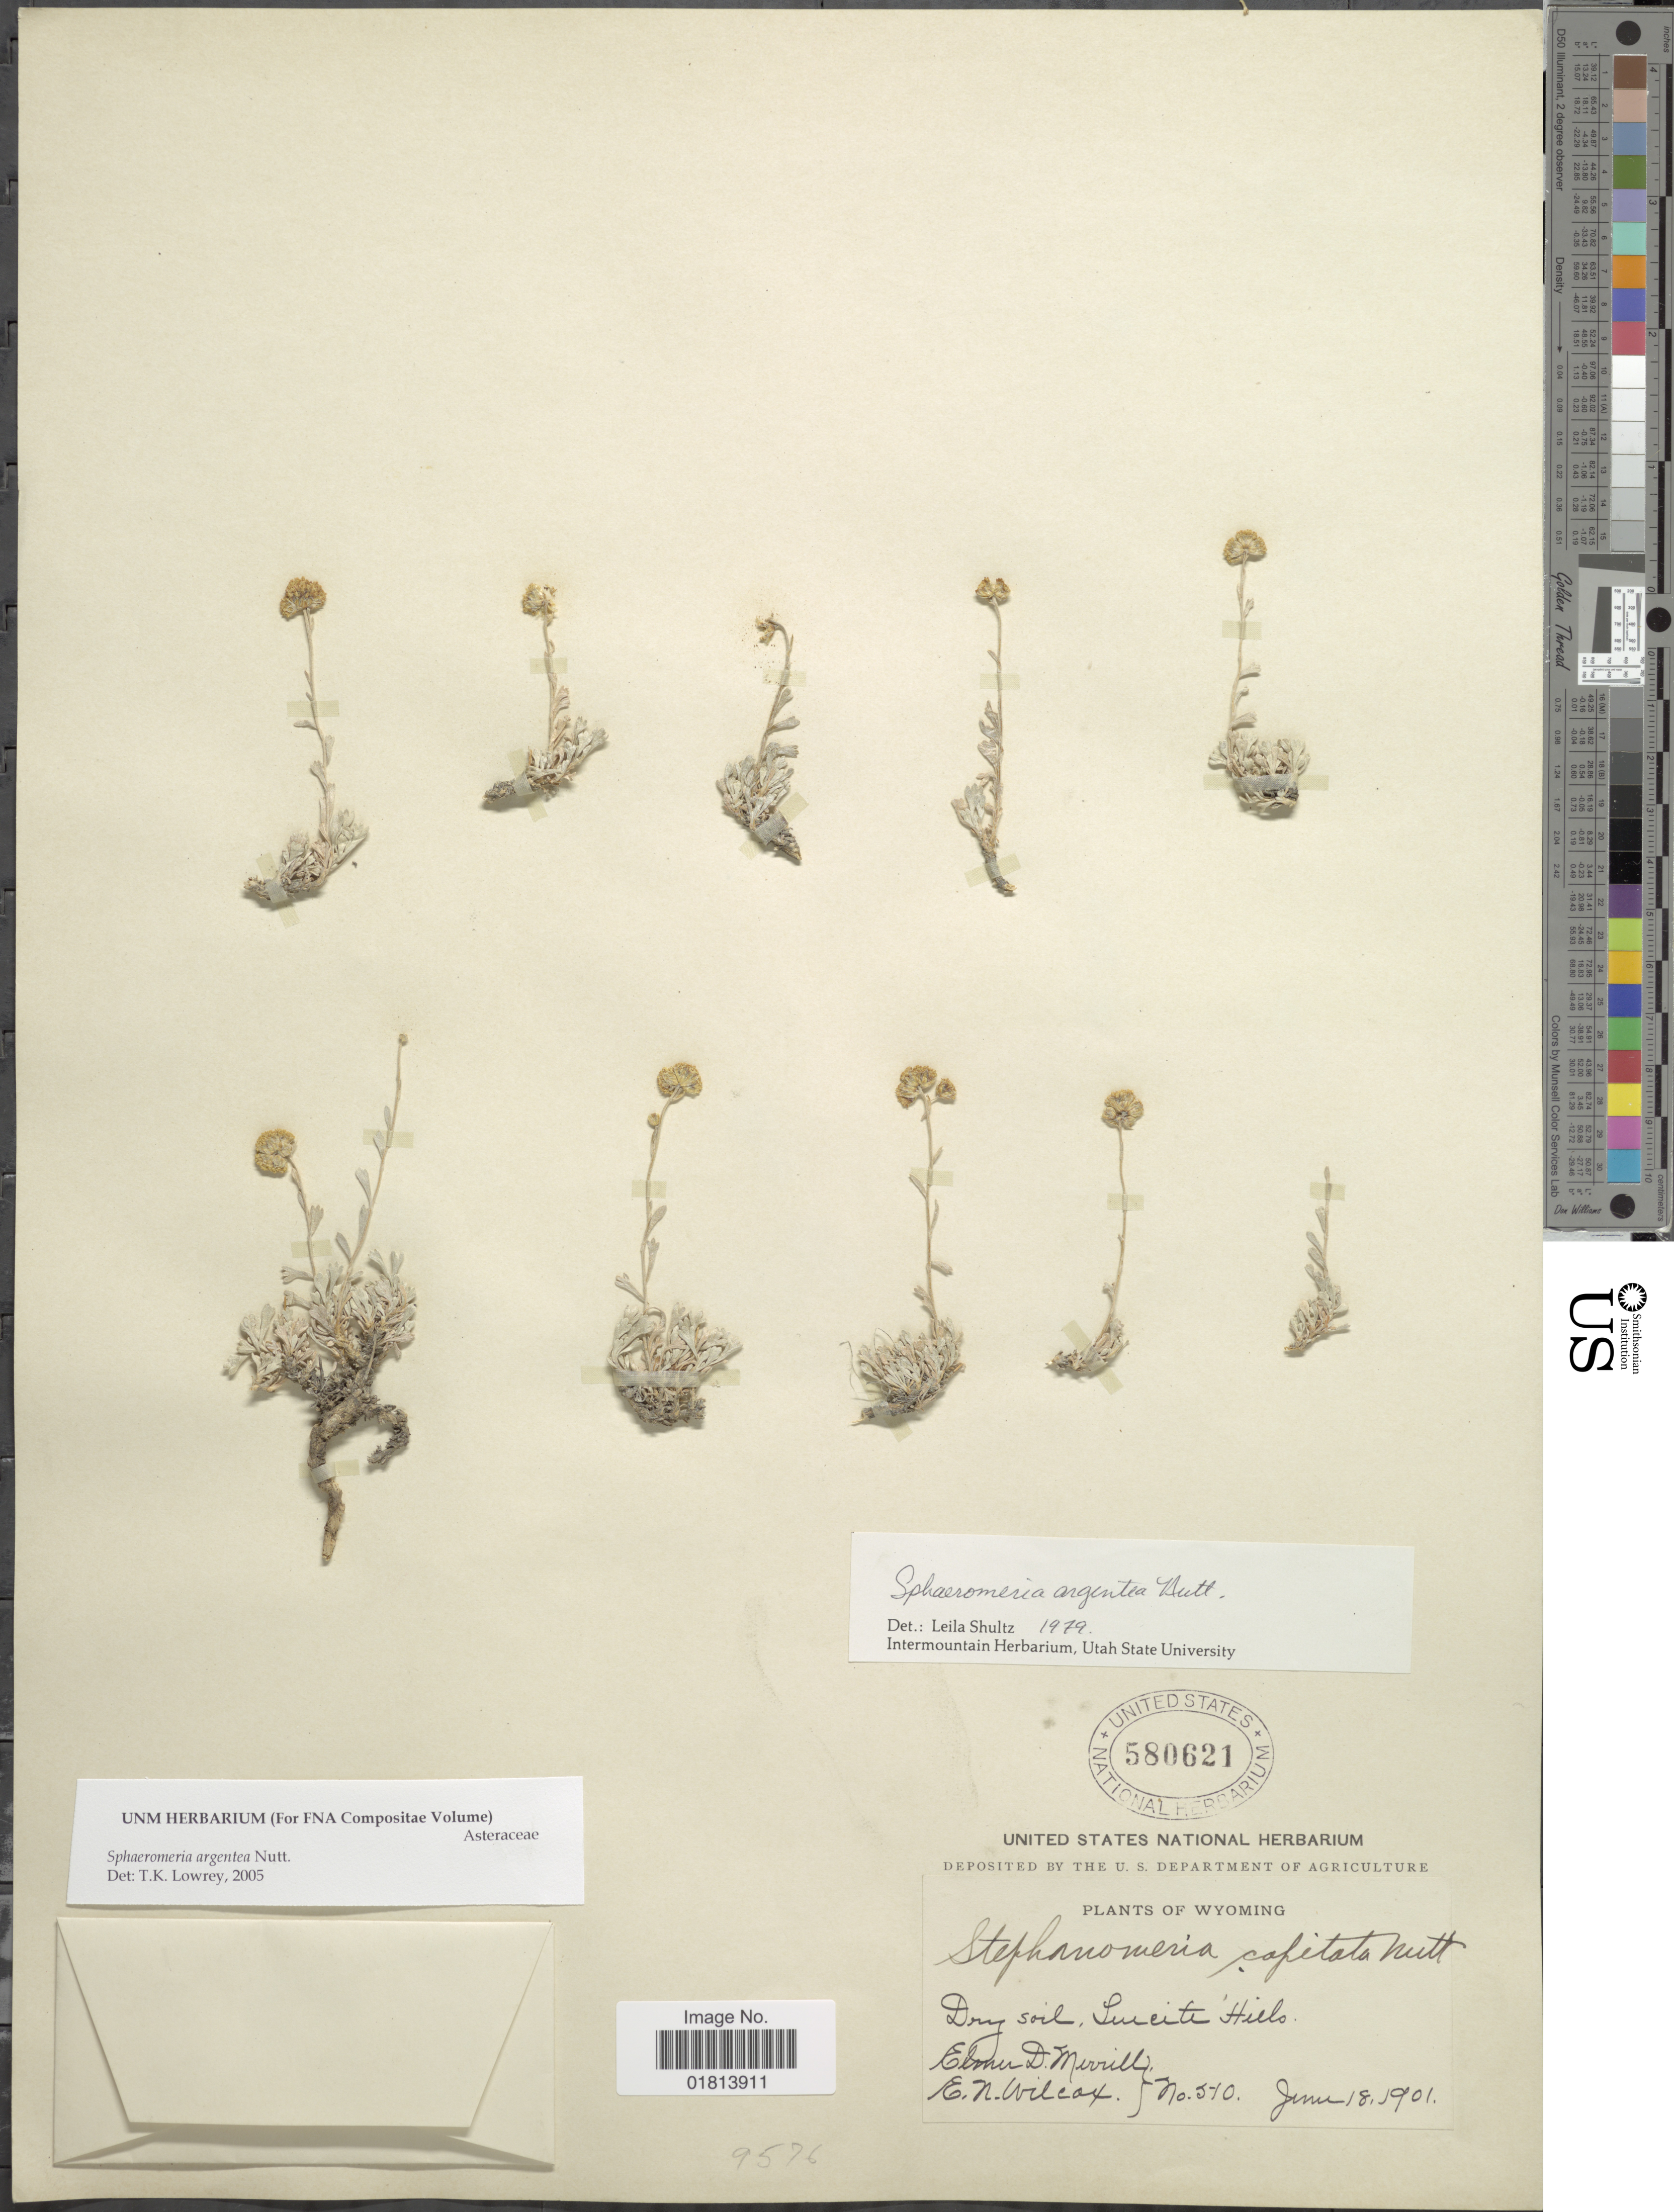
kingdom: Plantae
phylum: Tracheophyta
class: Magnoliopsida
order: Asterales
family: Asteraceae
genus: Sphaeromeria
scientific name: Sphaeromeria argentea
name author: Nutt.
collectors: E. D. Merrill & E. Wilcox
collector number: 510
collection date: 1901-06-18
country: United States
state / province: Wyoming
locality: Dry soil, Suicite Hills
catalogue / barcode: US 580621